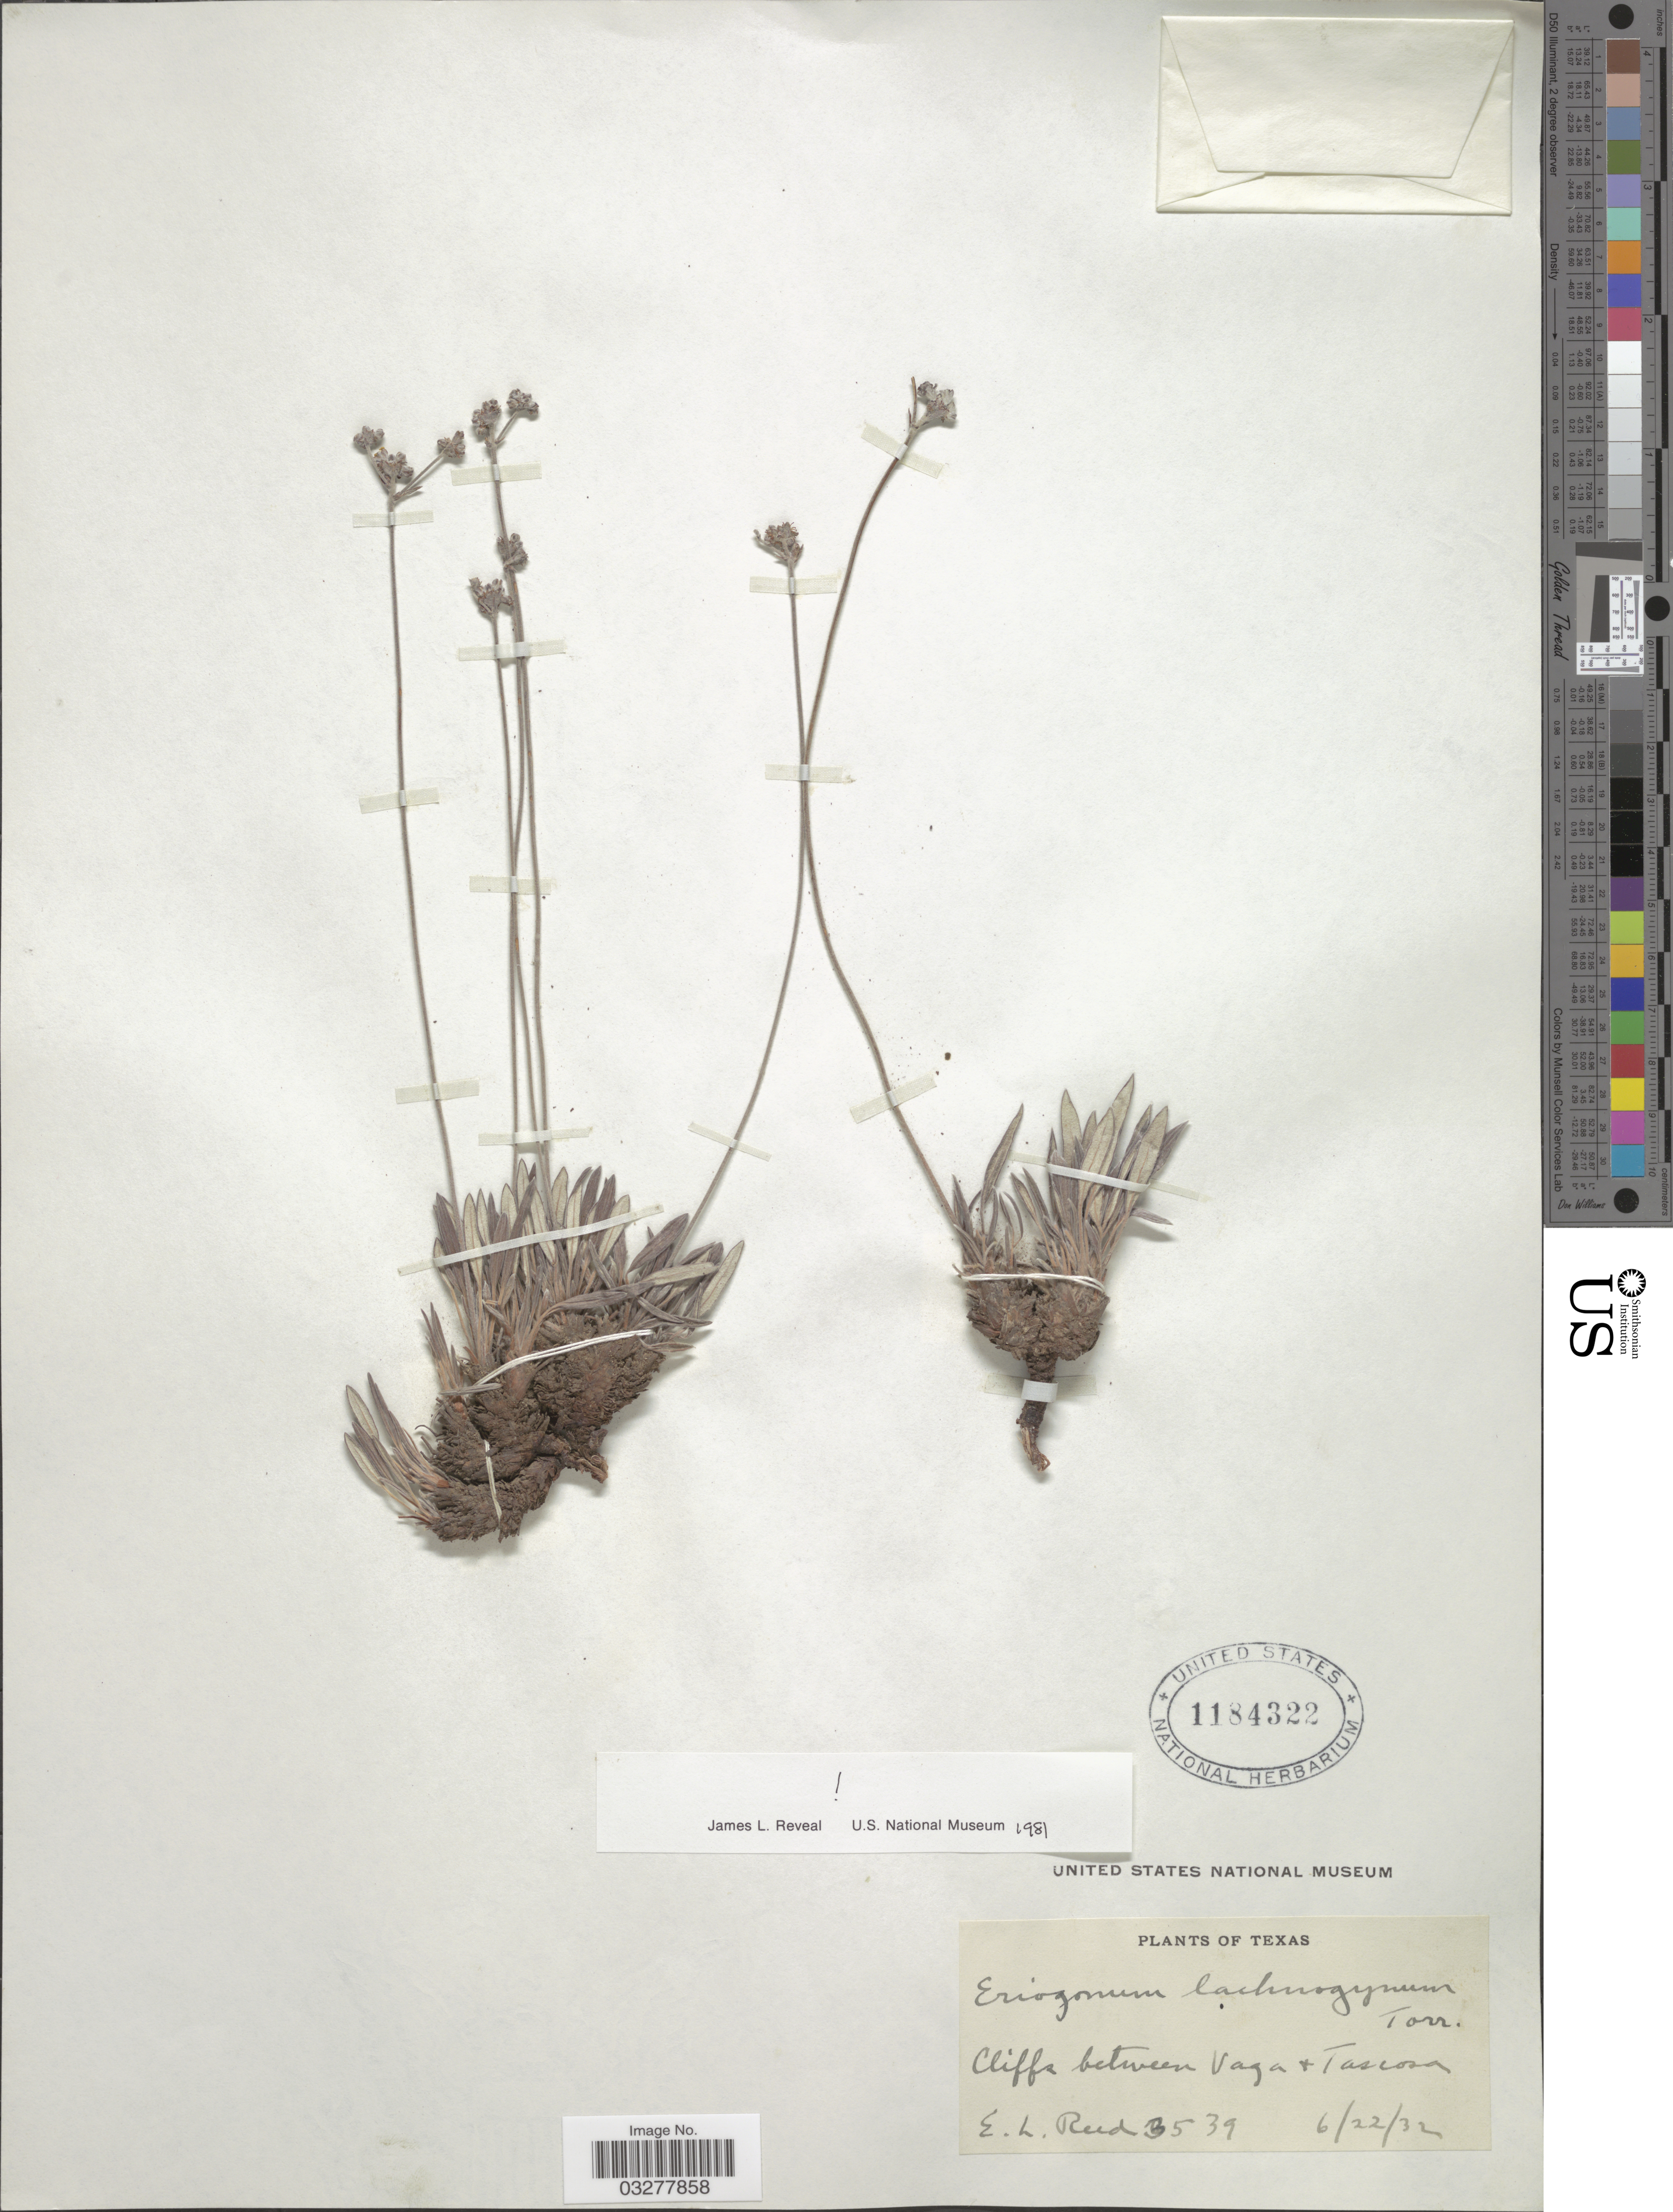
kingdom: Plantae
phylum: Tracheophyta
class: Magnoliopsida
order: Caryophyllales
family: Polygonaceae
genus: Eriogonum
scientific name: Eriogonum lachnogynum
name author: Torr. ex Benth.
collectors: E. Reed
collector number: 3539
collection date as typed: Transcribed d/m/y: 22/6/32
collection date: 1932-06-22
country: United States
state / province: Texas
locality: Cliffs between Vega & Tascosa.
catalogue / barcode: US 1184322